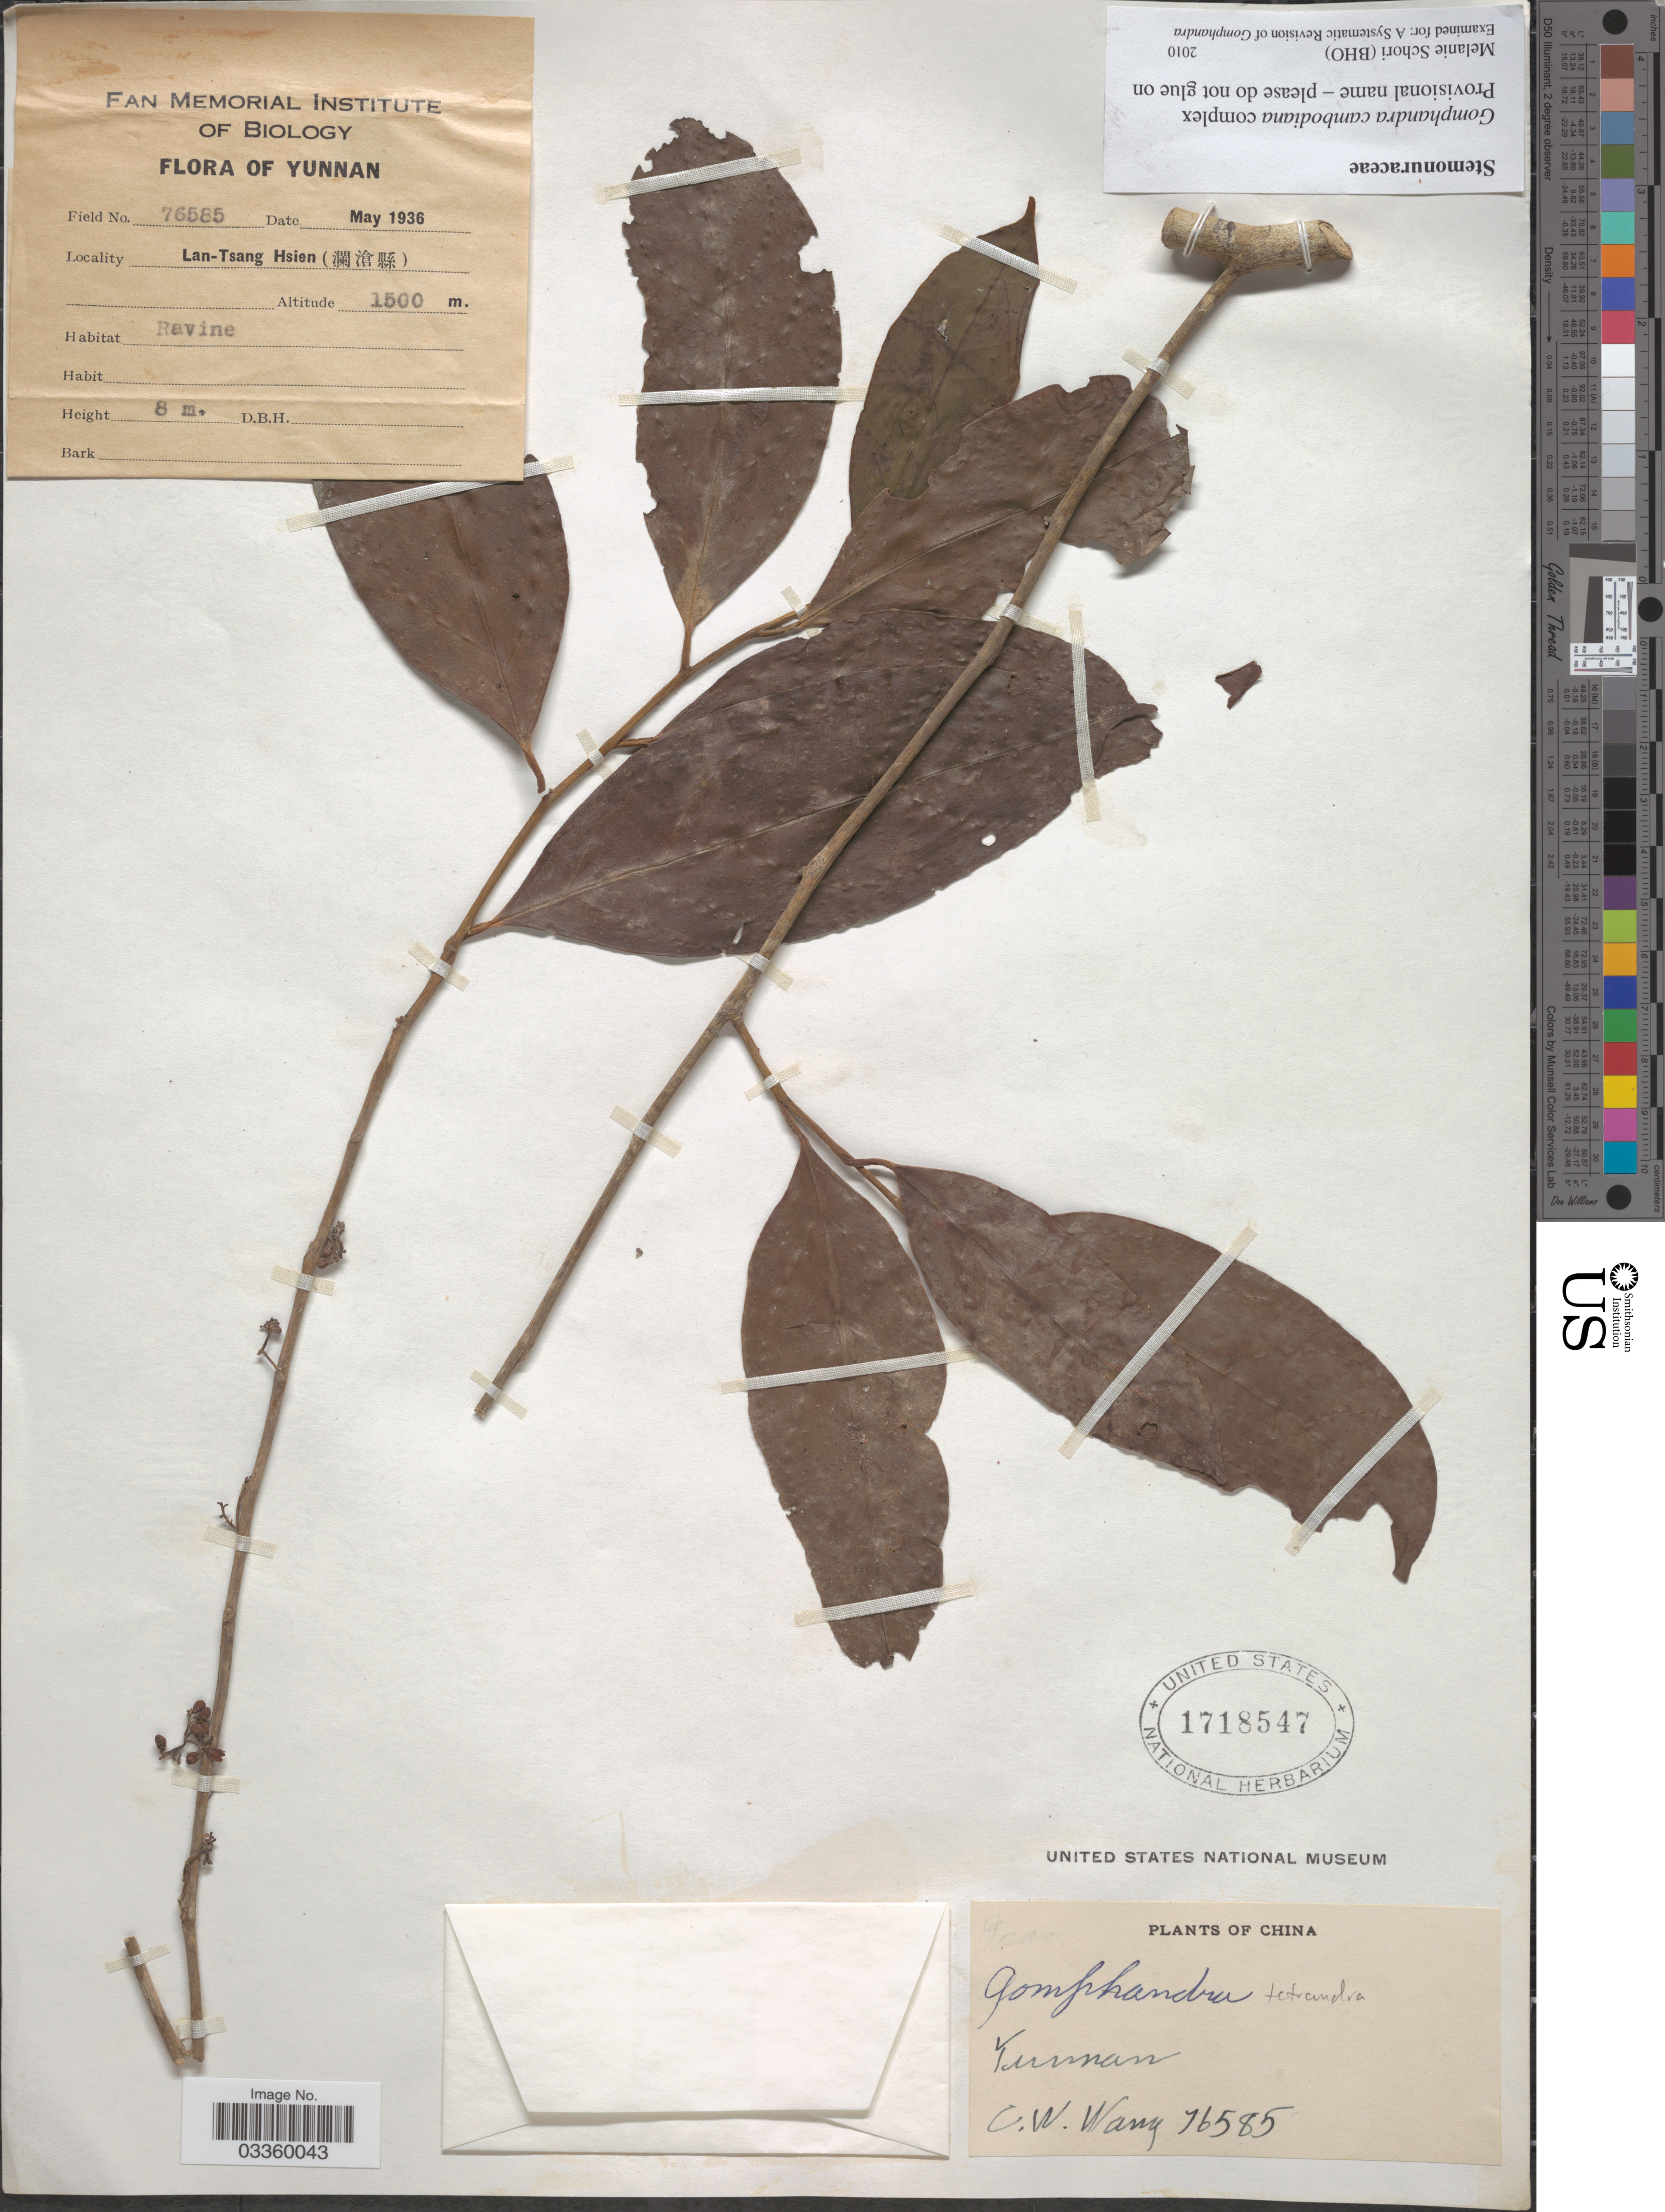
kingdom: Plantae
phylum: Tracheophyta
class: Magnoliopsida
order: Cardiopteridales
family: Stemonuraceae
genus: Gomphandra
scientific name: Gomphandra cambodiana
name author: Pierre ex Gagnep.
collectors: C. W. Wang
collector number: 76585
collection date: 1936-05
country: China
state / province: Yunnan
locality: Lan-Tsang Hsien (X).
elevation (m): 1500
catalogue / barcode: US 1718547